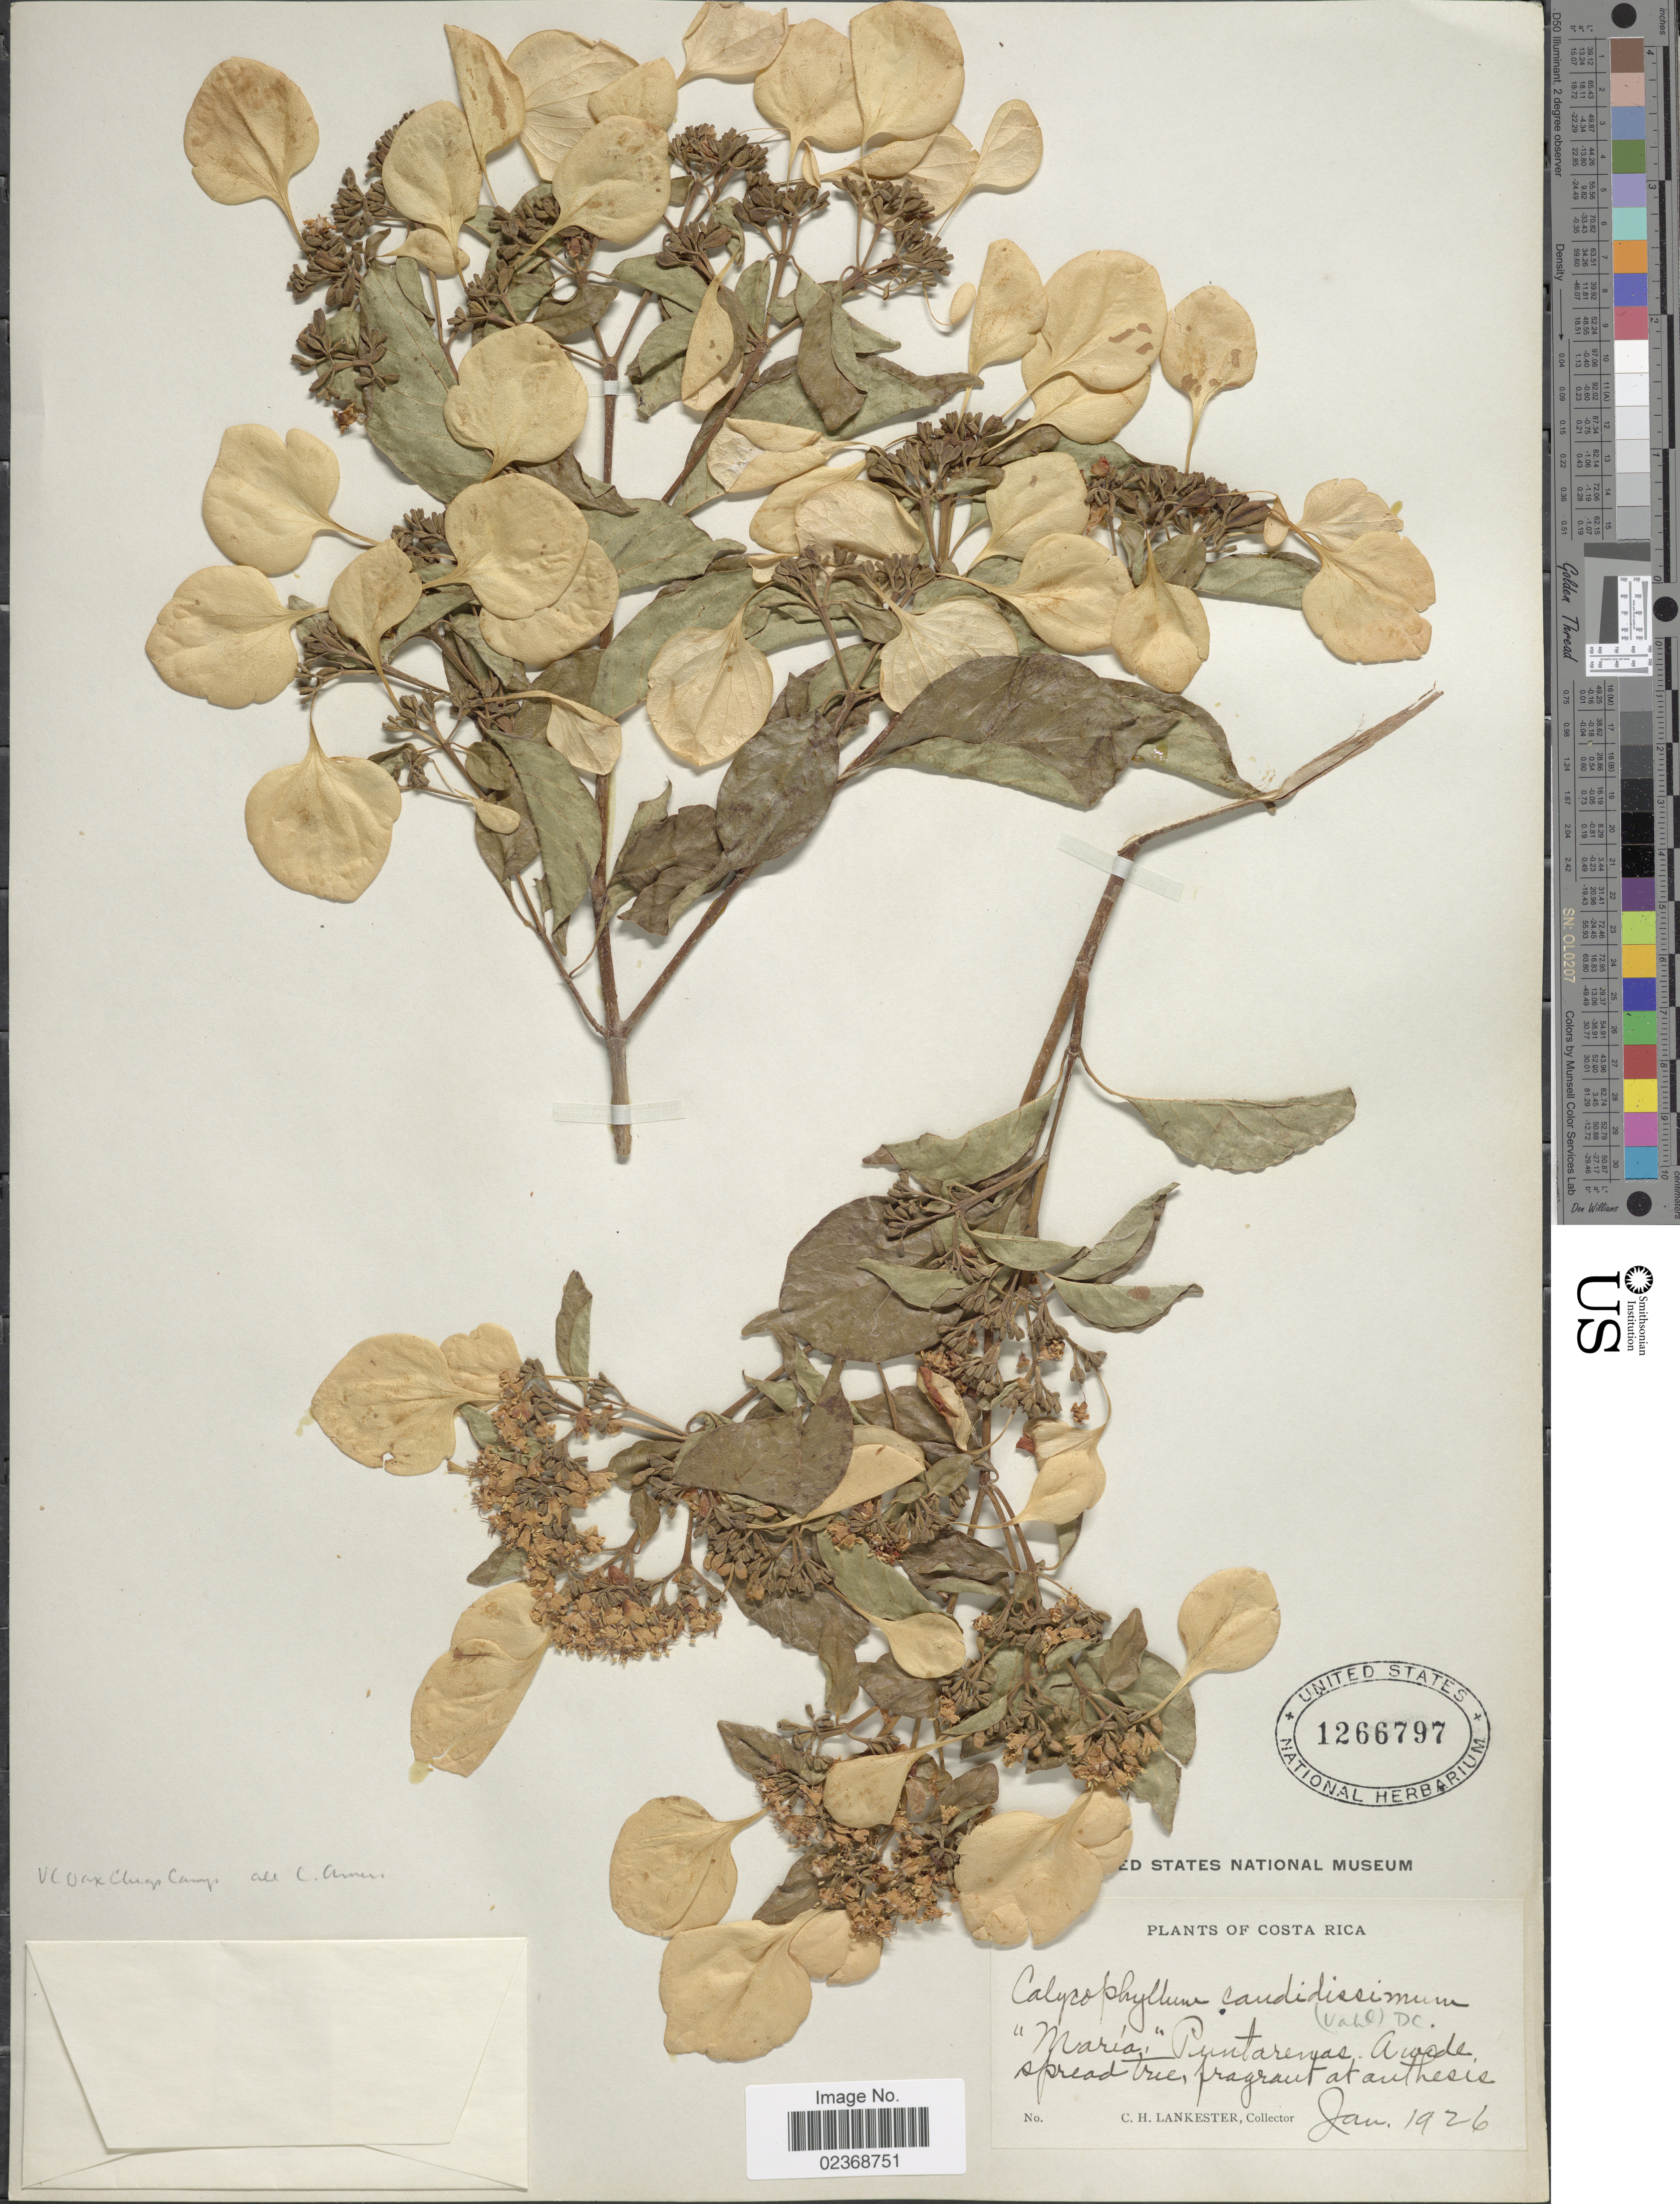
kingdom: Plantae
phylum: Tracheophyta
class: Magnoliopsida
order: Gentianales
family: Rubiaceae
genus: Calycophyllum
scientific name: Calycophyllum candidissimum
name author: (Vahl) DC.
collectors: C. H. Lankester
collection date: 1926-01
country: Costa Rica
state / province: Puntarenas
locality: Maria,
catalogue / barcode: US 1266797